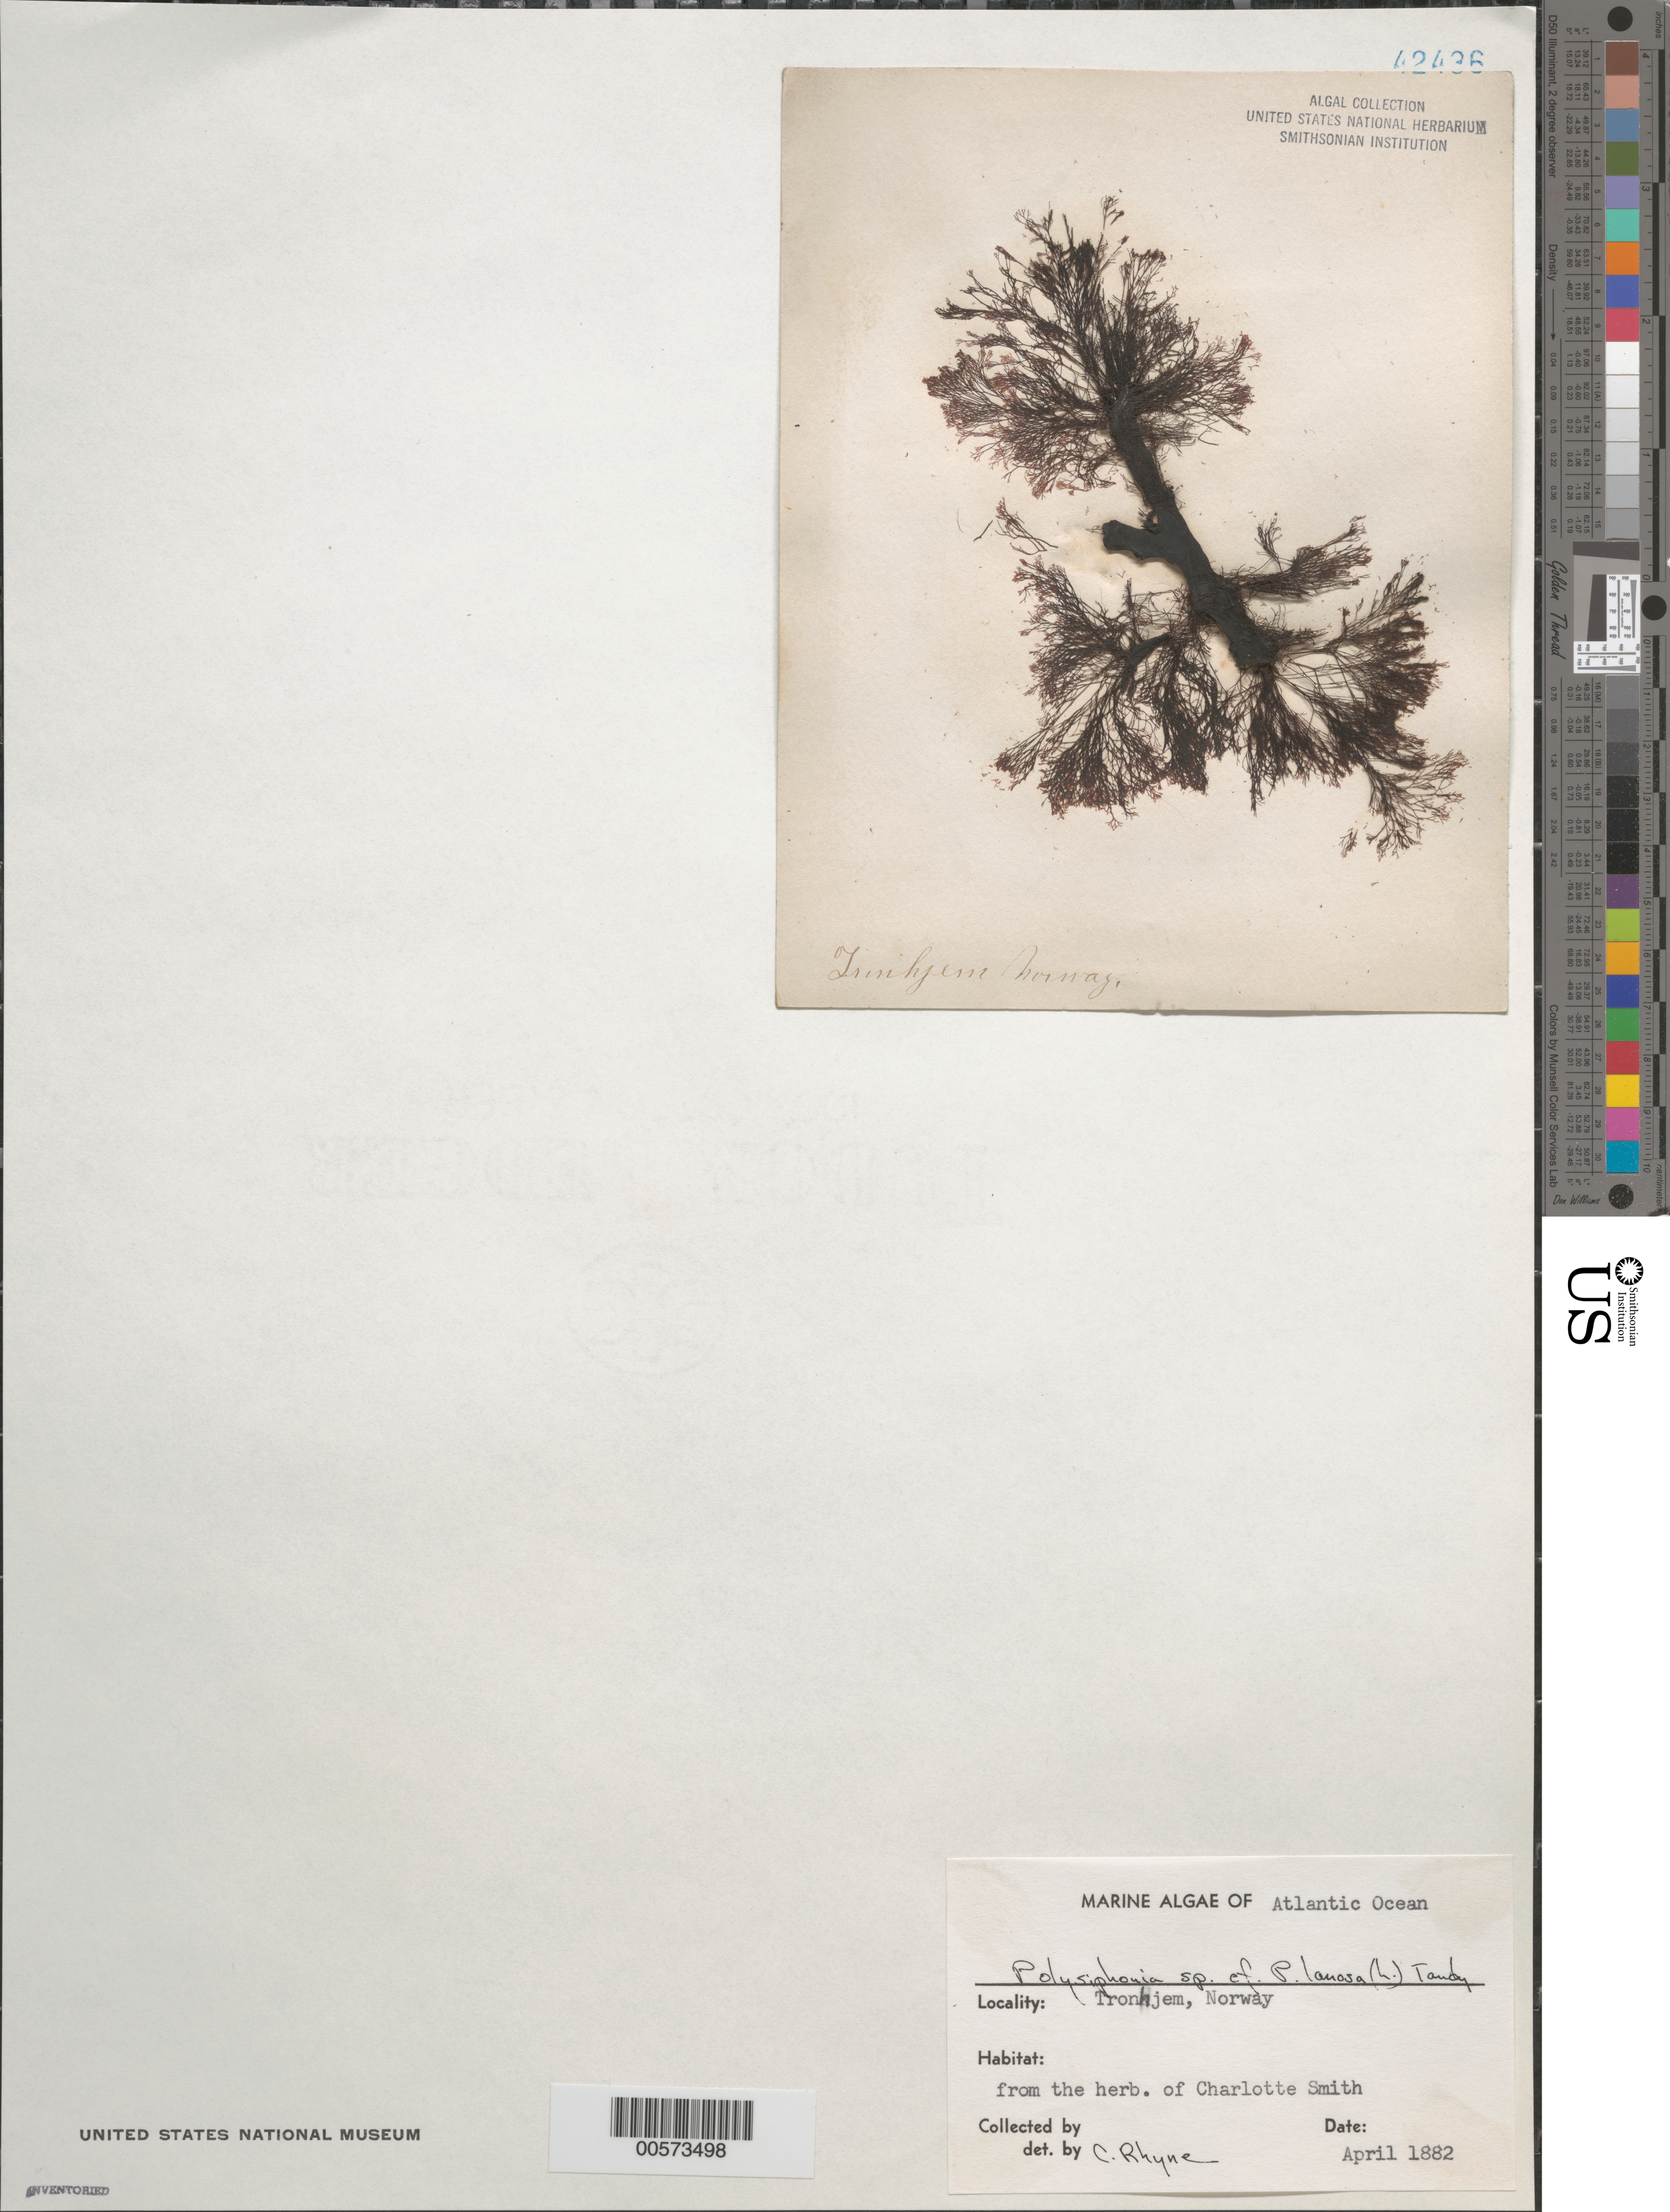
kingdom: Plantae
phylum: Rhodophyta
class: Florideophyceae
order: Ceramiales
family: Rhodomelaceae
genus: Vertebrata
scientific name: Vertebrata lanosa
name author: (L.) T.A. Chr.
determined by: Algae name updating Project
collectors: Charlotte Smith (herbarium)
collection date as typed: Apr 1882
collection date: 1882-04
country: Norway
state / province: Trøndelag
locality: Trondheim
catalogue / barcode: US 42436